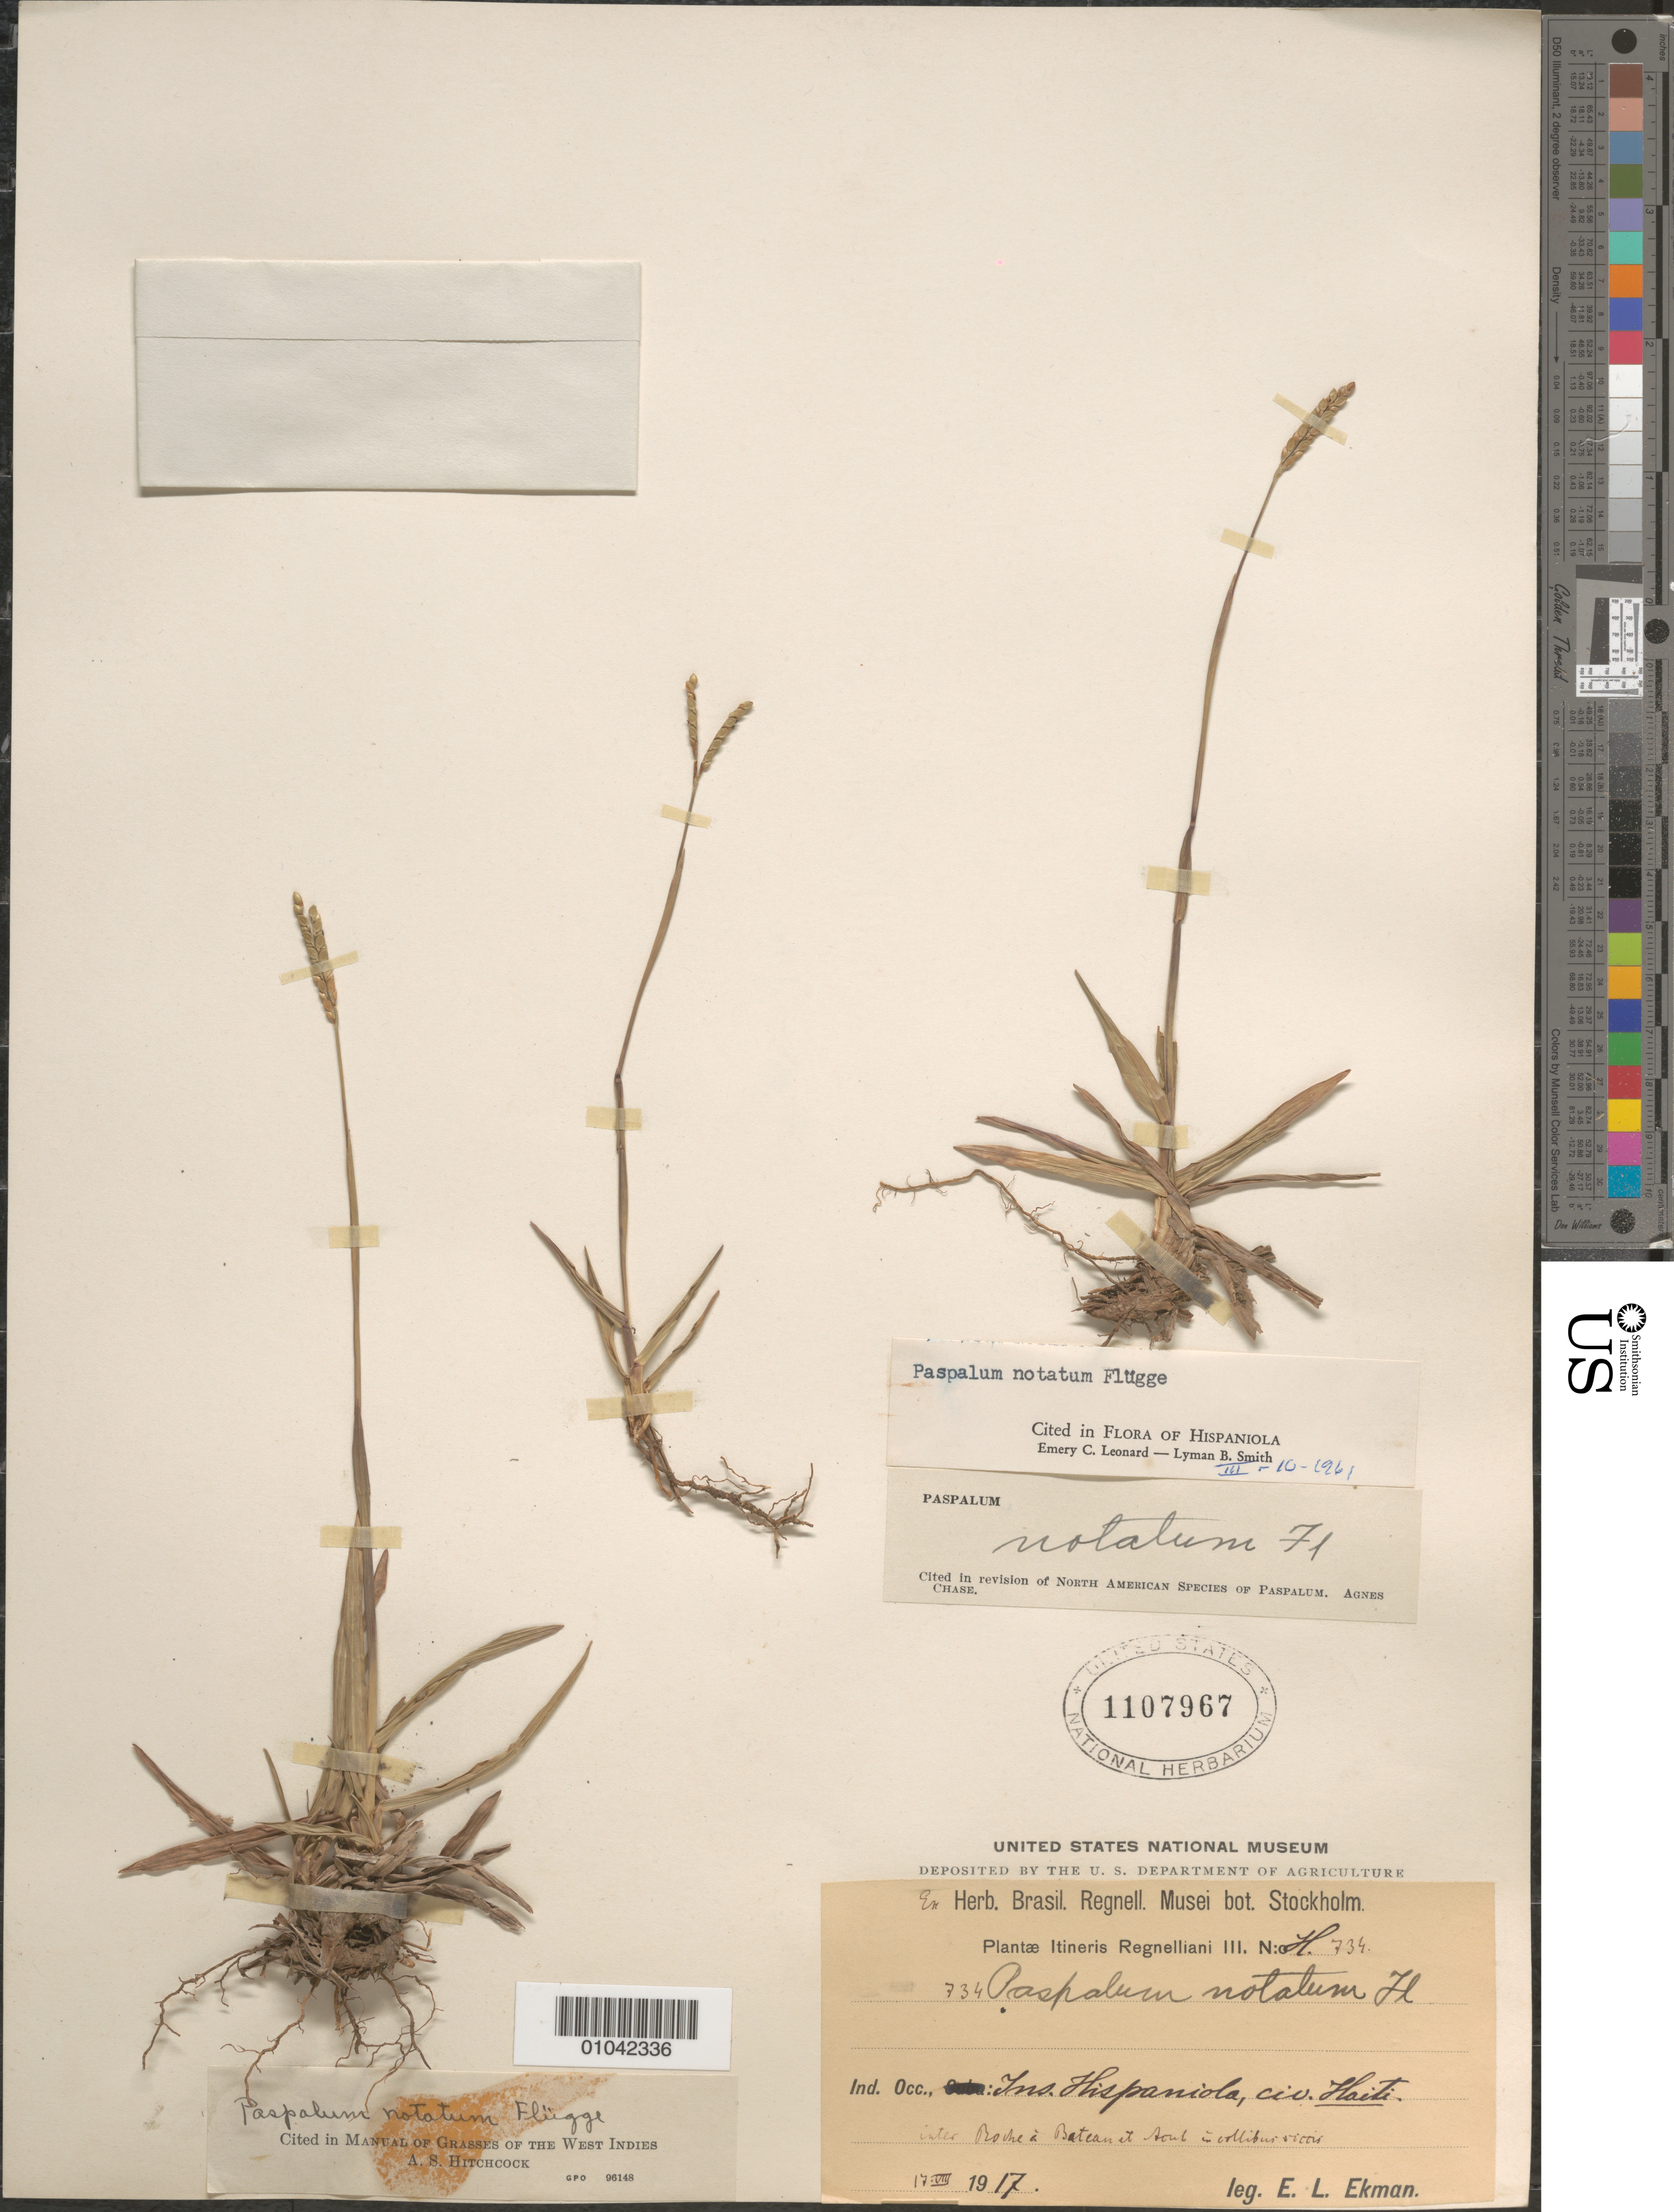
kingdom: Plantae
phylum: Tracheophyta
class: Liliopsida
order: Poales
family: Poaceae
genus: Paspalum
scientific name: Paspalum notatum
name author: Flüggé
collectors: E. L. Ekman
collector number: H 734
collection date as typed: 17 Aug 1917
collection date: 1917-08-17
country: Haiti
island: Hispaniola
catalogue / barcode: US 1107967